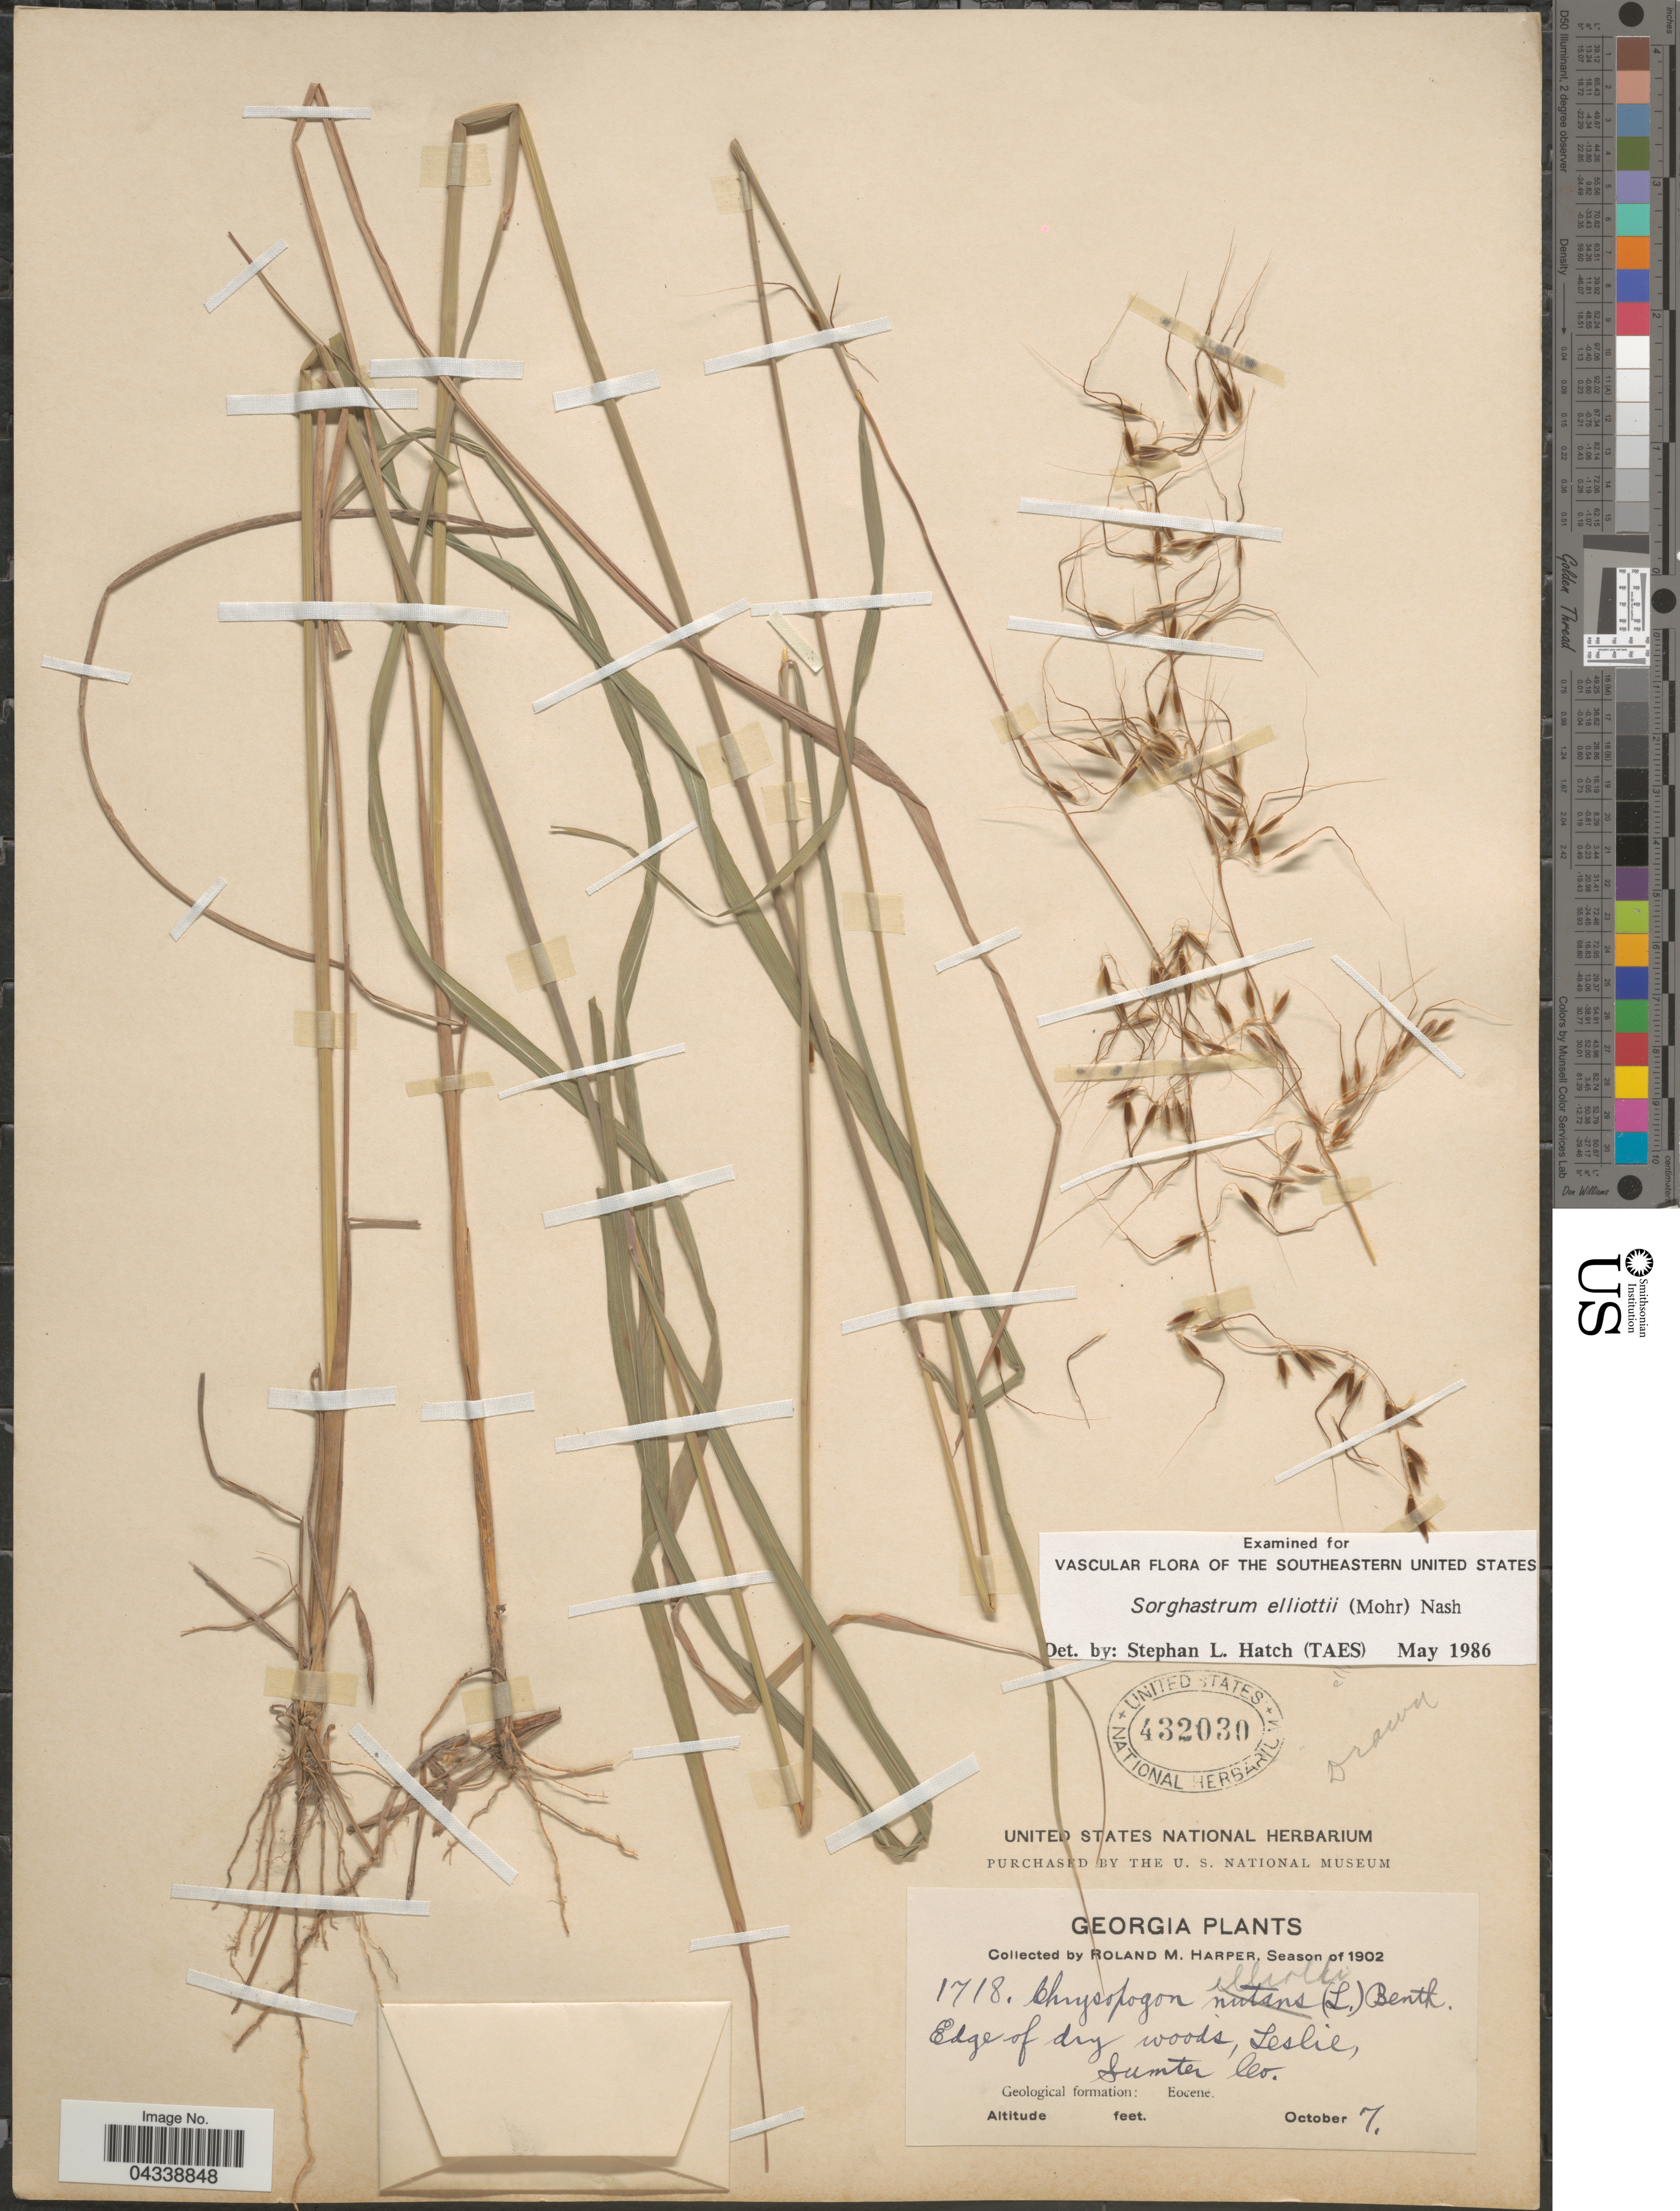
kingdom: Plantae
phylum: Tracheophyta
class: Liliopsida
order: Poales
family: Poaceae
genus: Sorghastrum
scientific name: Sorghastrum elliottii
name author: (C. Mohr) Nash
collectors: R. M. Harper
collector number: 1718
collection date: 1902-10-07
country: United States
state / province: Georgia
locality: Leslie, Sumter Co. Geological formation: Eocene.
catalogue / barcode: US 432030